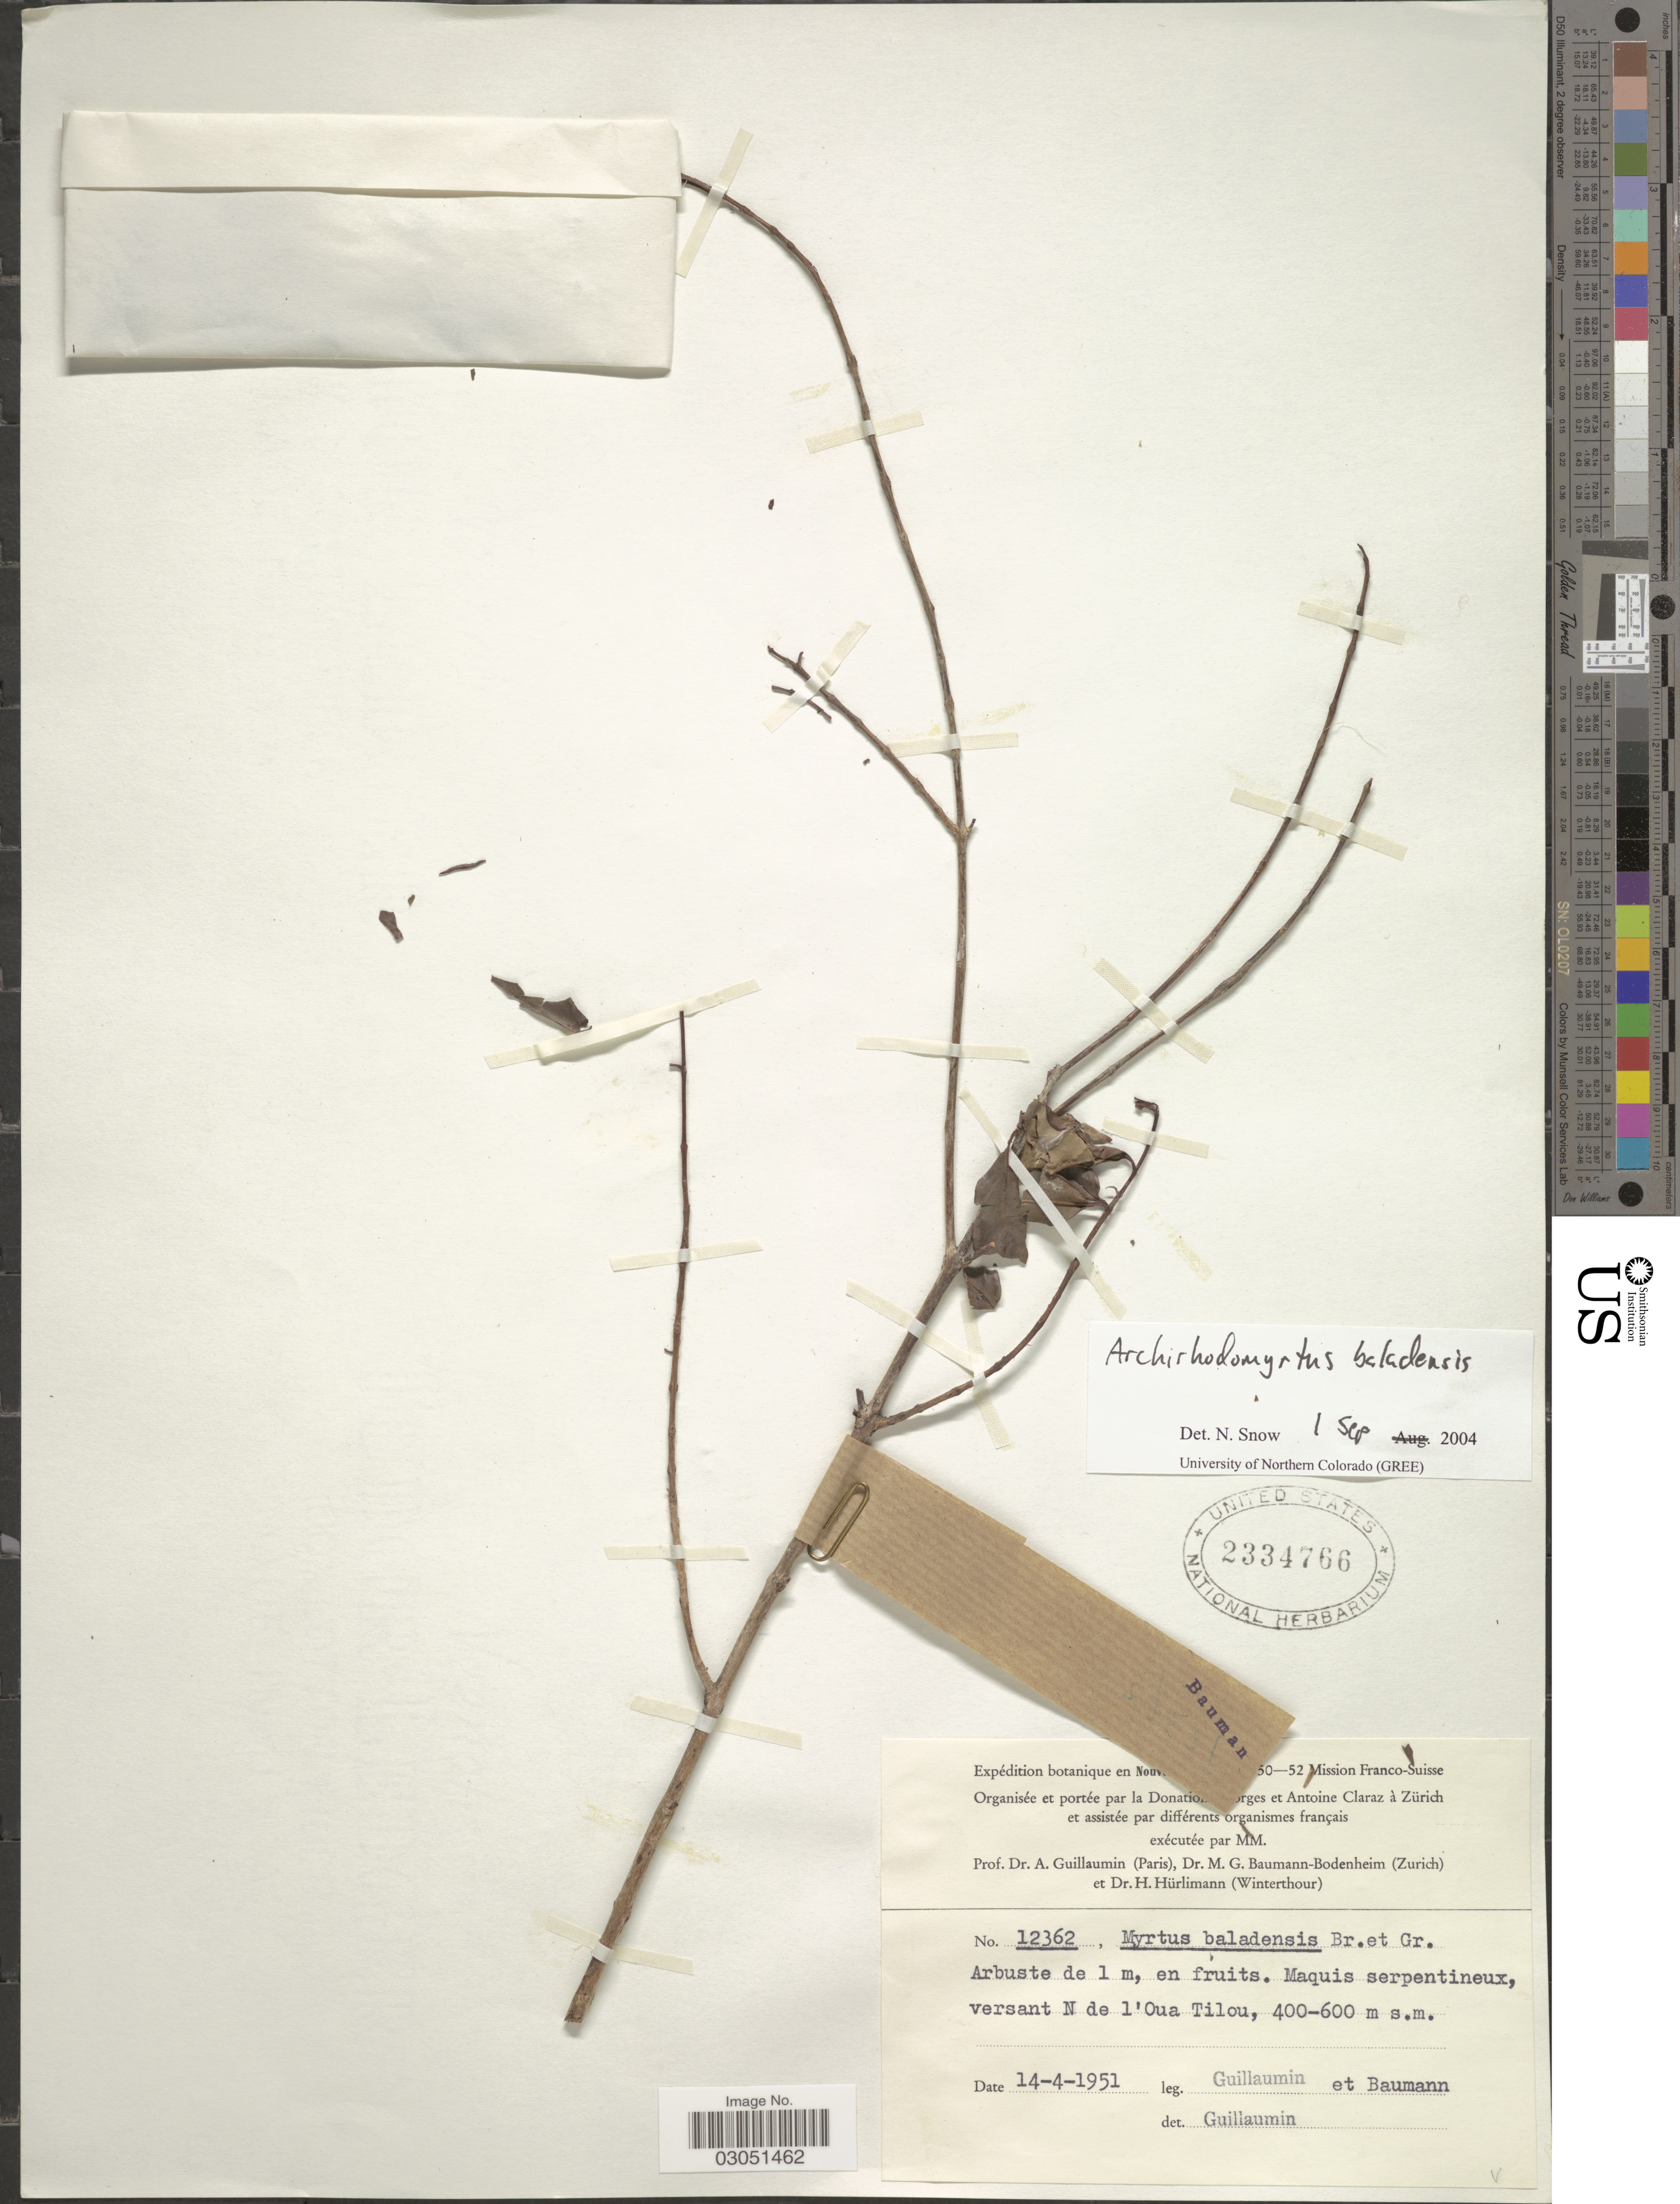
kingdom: Plantae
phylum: Tracheophyta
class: Magnoliopsida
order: Myrtales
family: Myrtaceae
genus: Archirhodomyrtus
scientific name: Archirhodomyrtus baladensis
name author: (Brongn. & Gris) Burret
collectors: A. Guillaumin & M. G. Baumann-Bodenheim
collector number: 12362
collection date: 1951-04-14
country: New Caledonia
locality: Nouvelle-Calédonie, Maquis serpentineux, versant N de l'Oua Tilou.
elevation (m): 400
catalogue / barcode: US 2334766